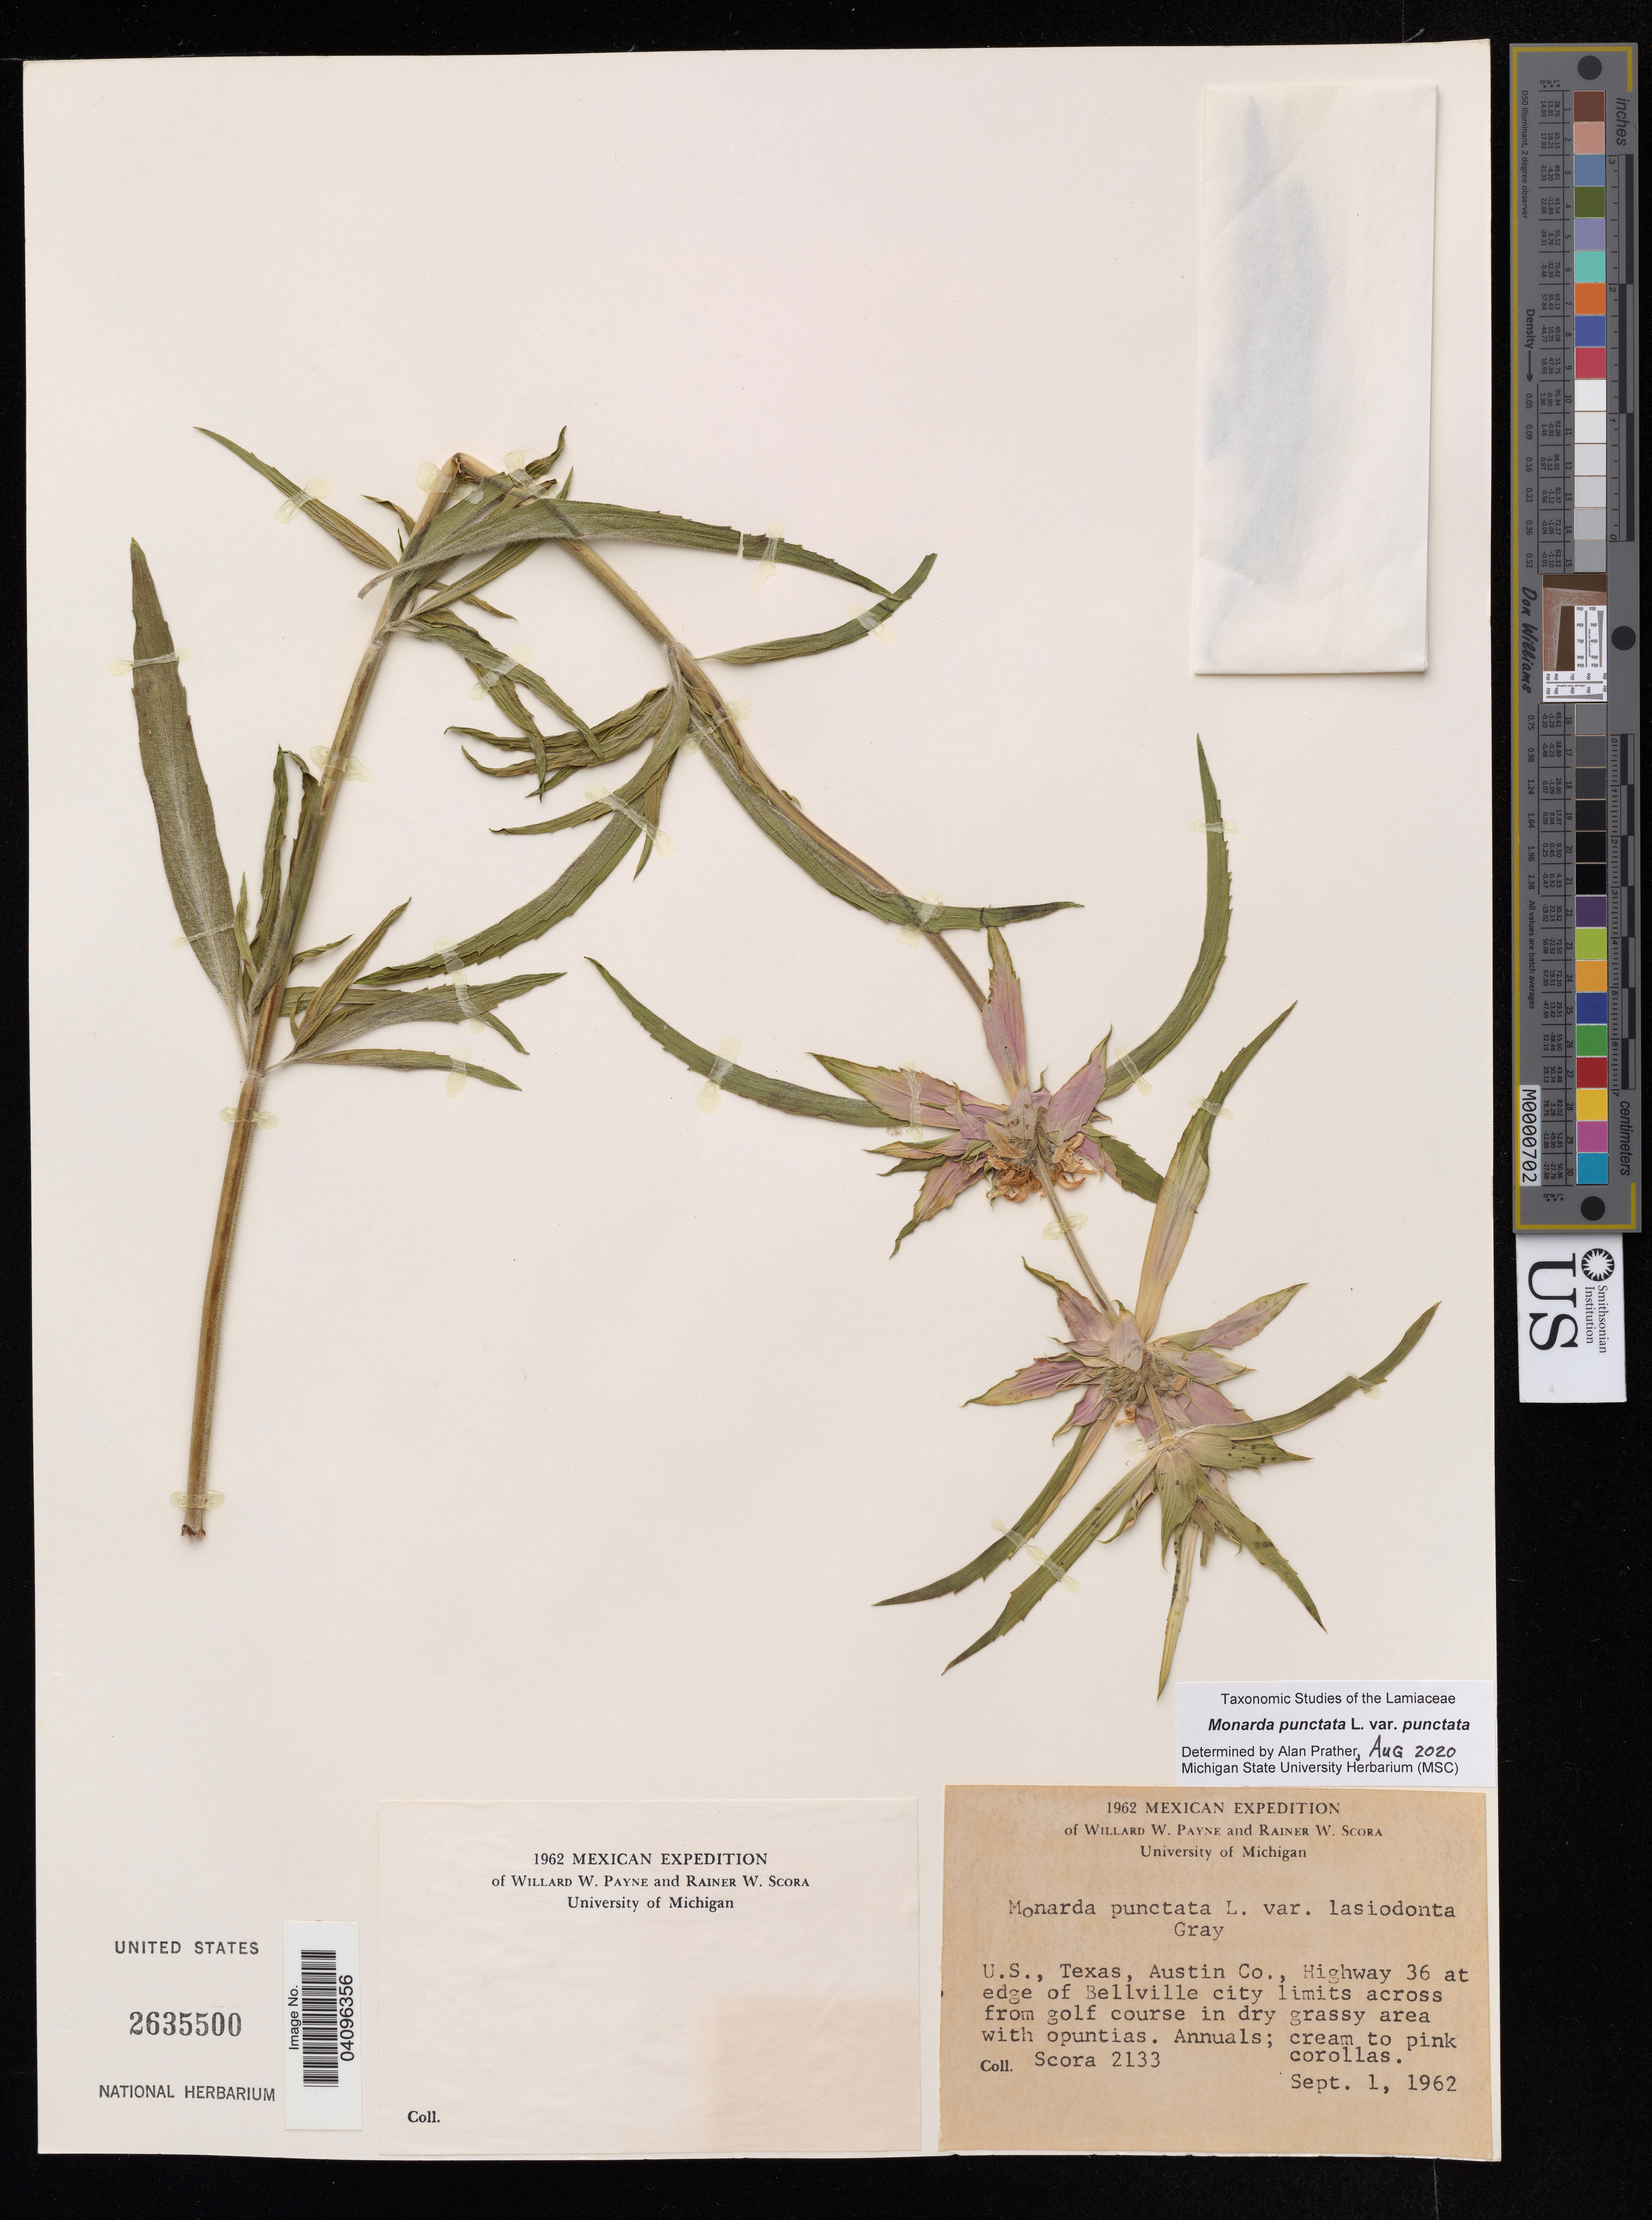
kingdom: Plantae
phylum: Tracheophyta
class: Magnoliopsida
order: Lamiales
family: Lamiaceae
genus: Monarda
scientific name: Monarda punctata var. punctata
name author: L.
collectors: Scora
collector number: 2133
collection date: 1962-09-01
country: United States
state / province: Texas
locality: Austin Co., Highway 36 at edge of Bellville city limits across.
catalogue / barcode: US 2635500